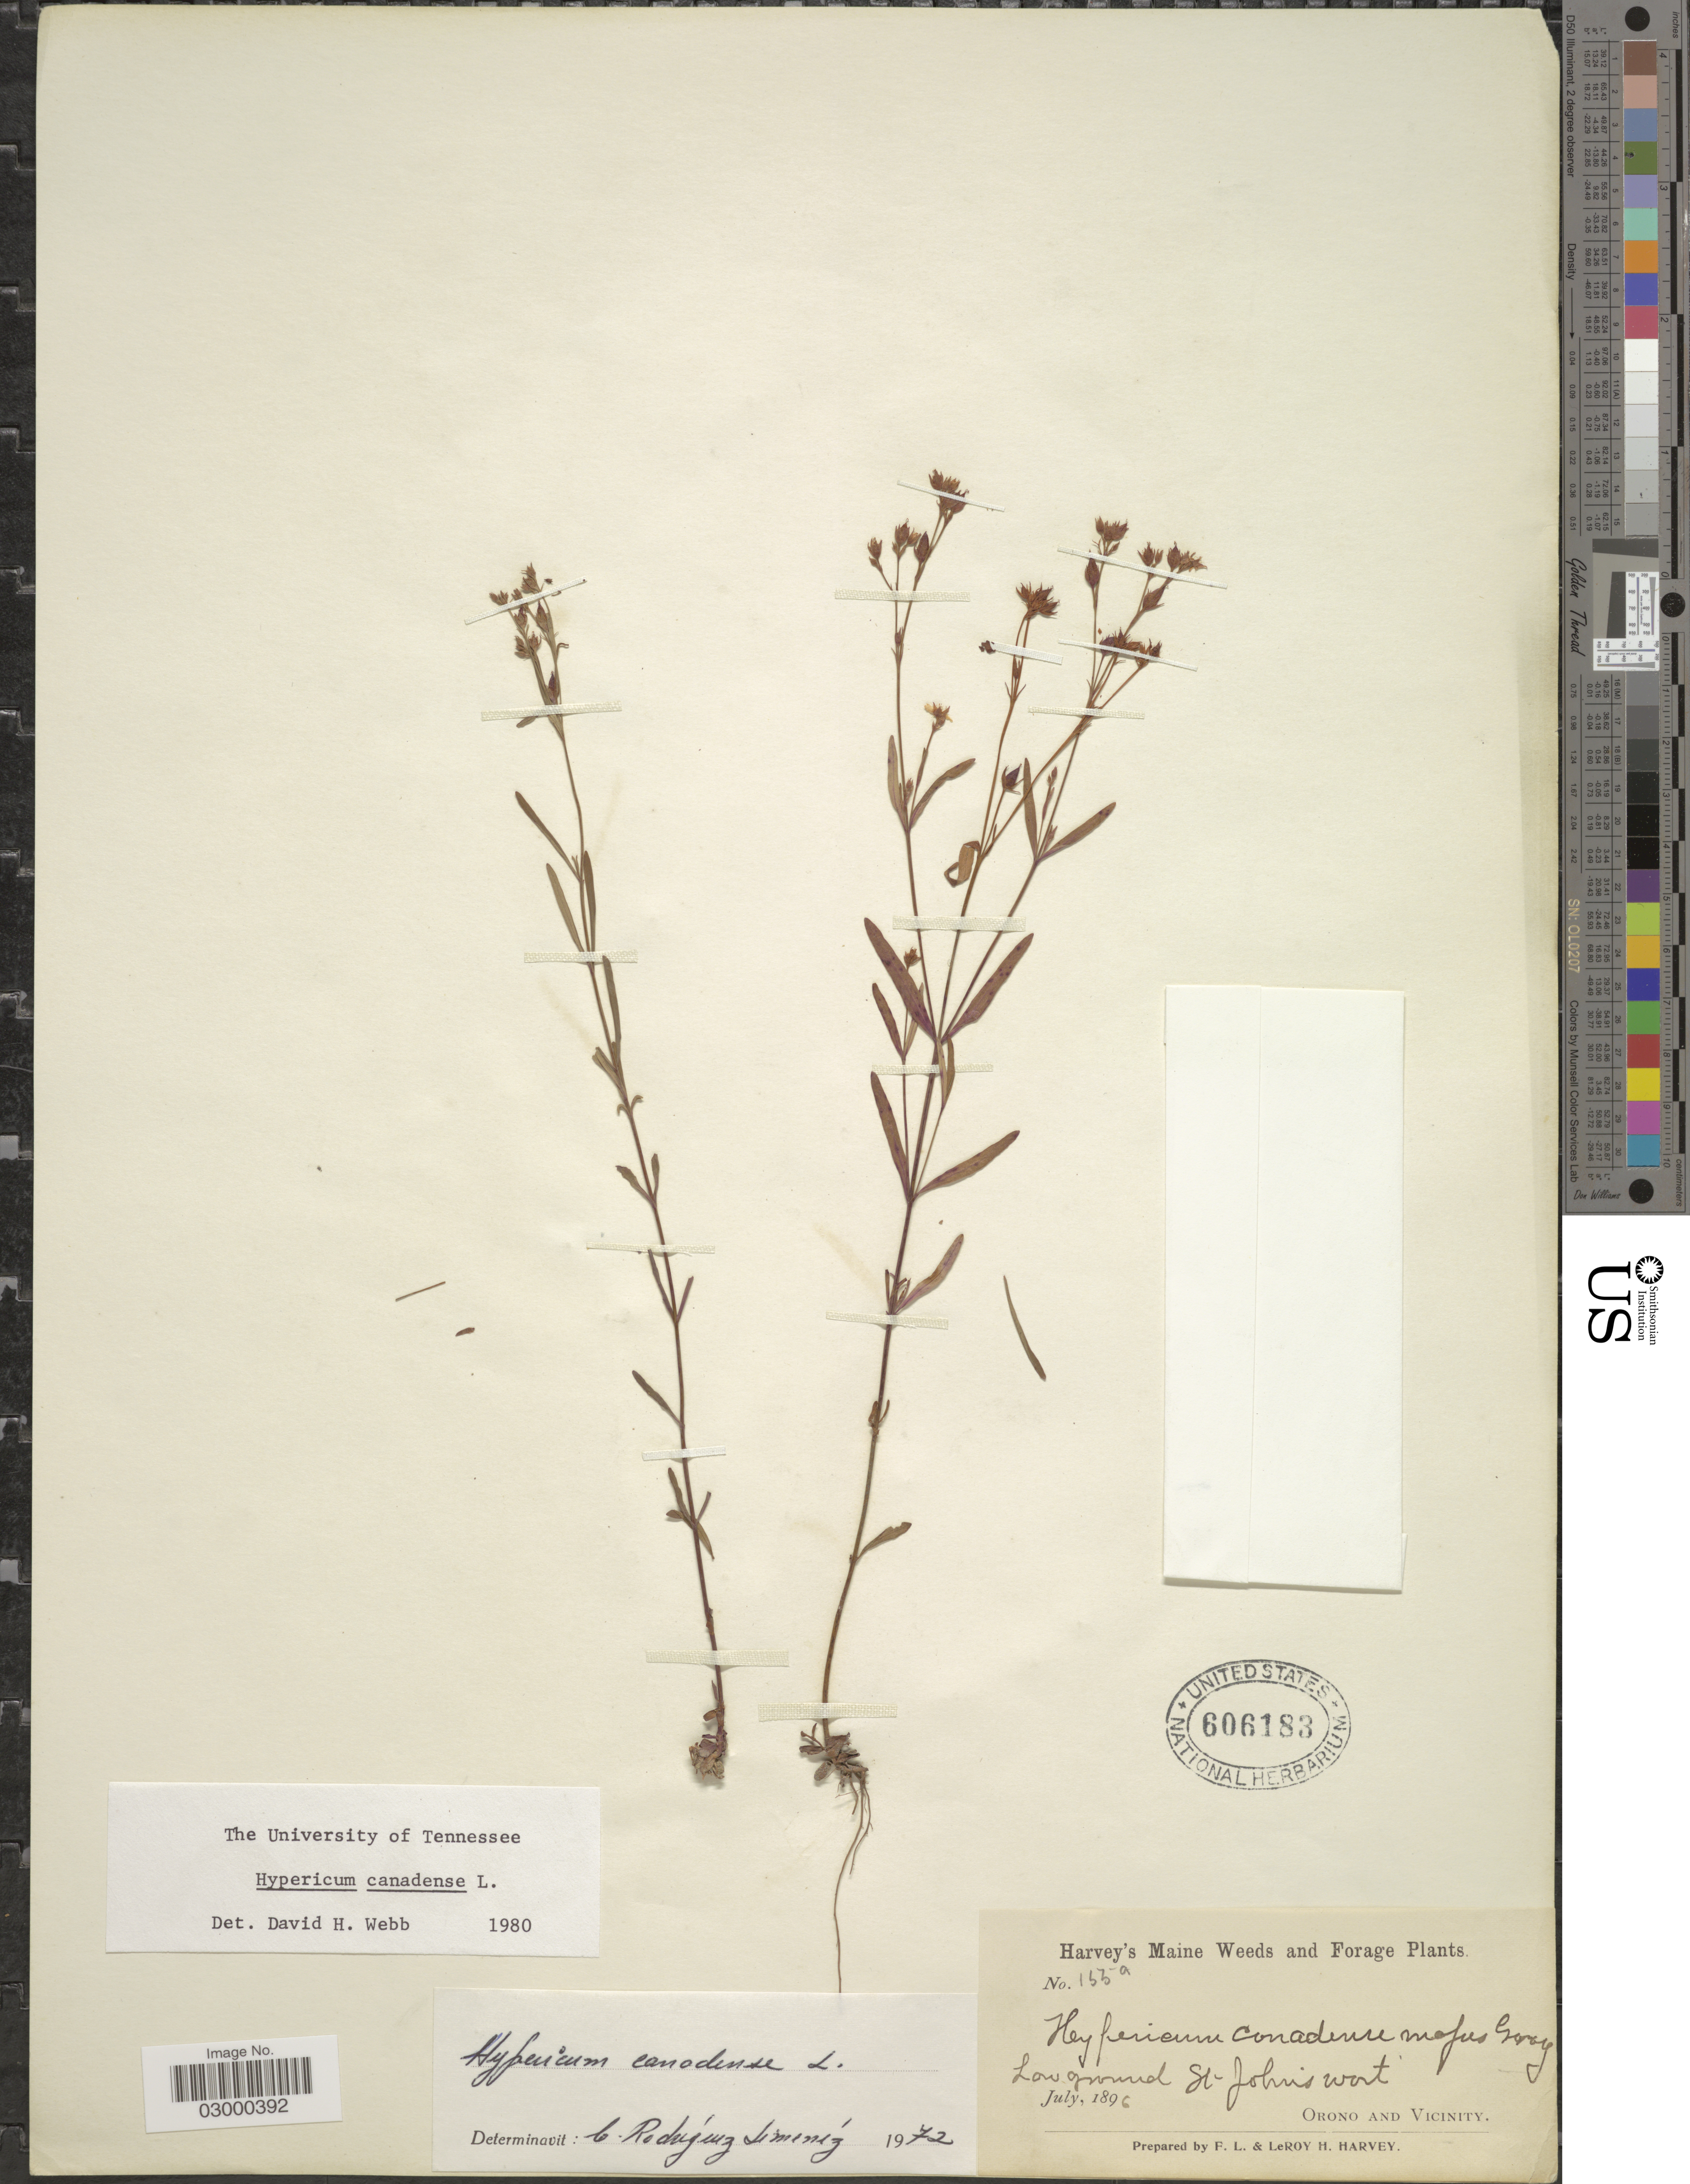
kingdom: Plantae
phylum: Tracheophyta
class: Magnoliopsida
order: Malpighiales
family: Hypericaceae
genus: Hypericum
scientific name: Hypericum canadense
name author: L.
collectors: F. L. Harvey & L. H. Harvey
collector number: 155a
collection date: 1896-07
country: United States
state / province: Maine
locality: Low ground St-John's wort, Orono and vicinity.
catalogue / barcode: US 606183